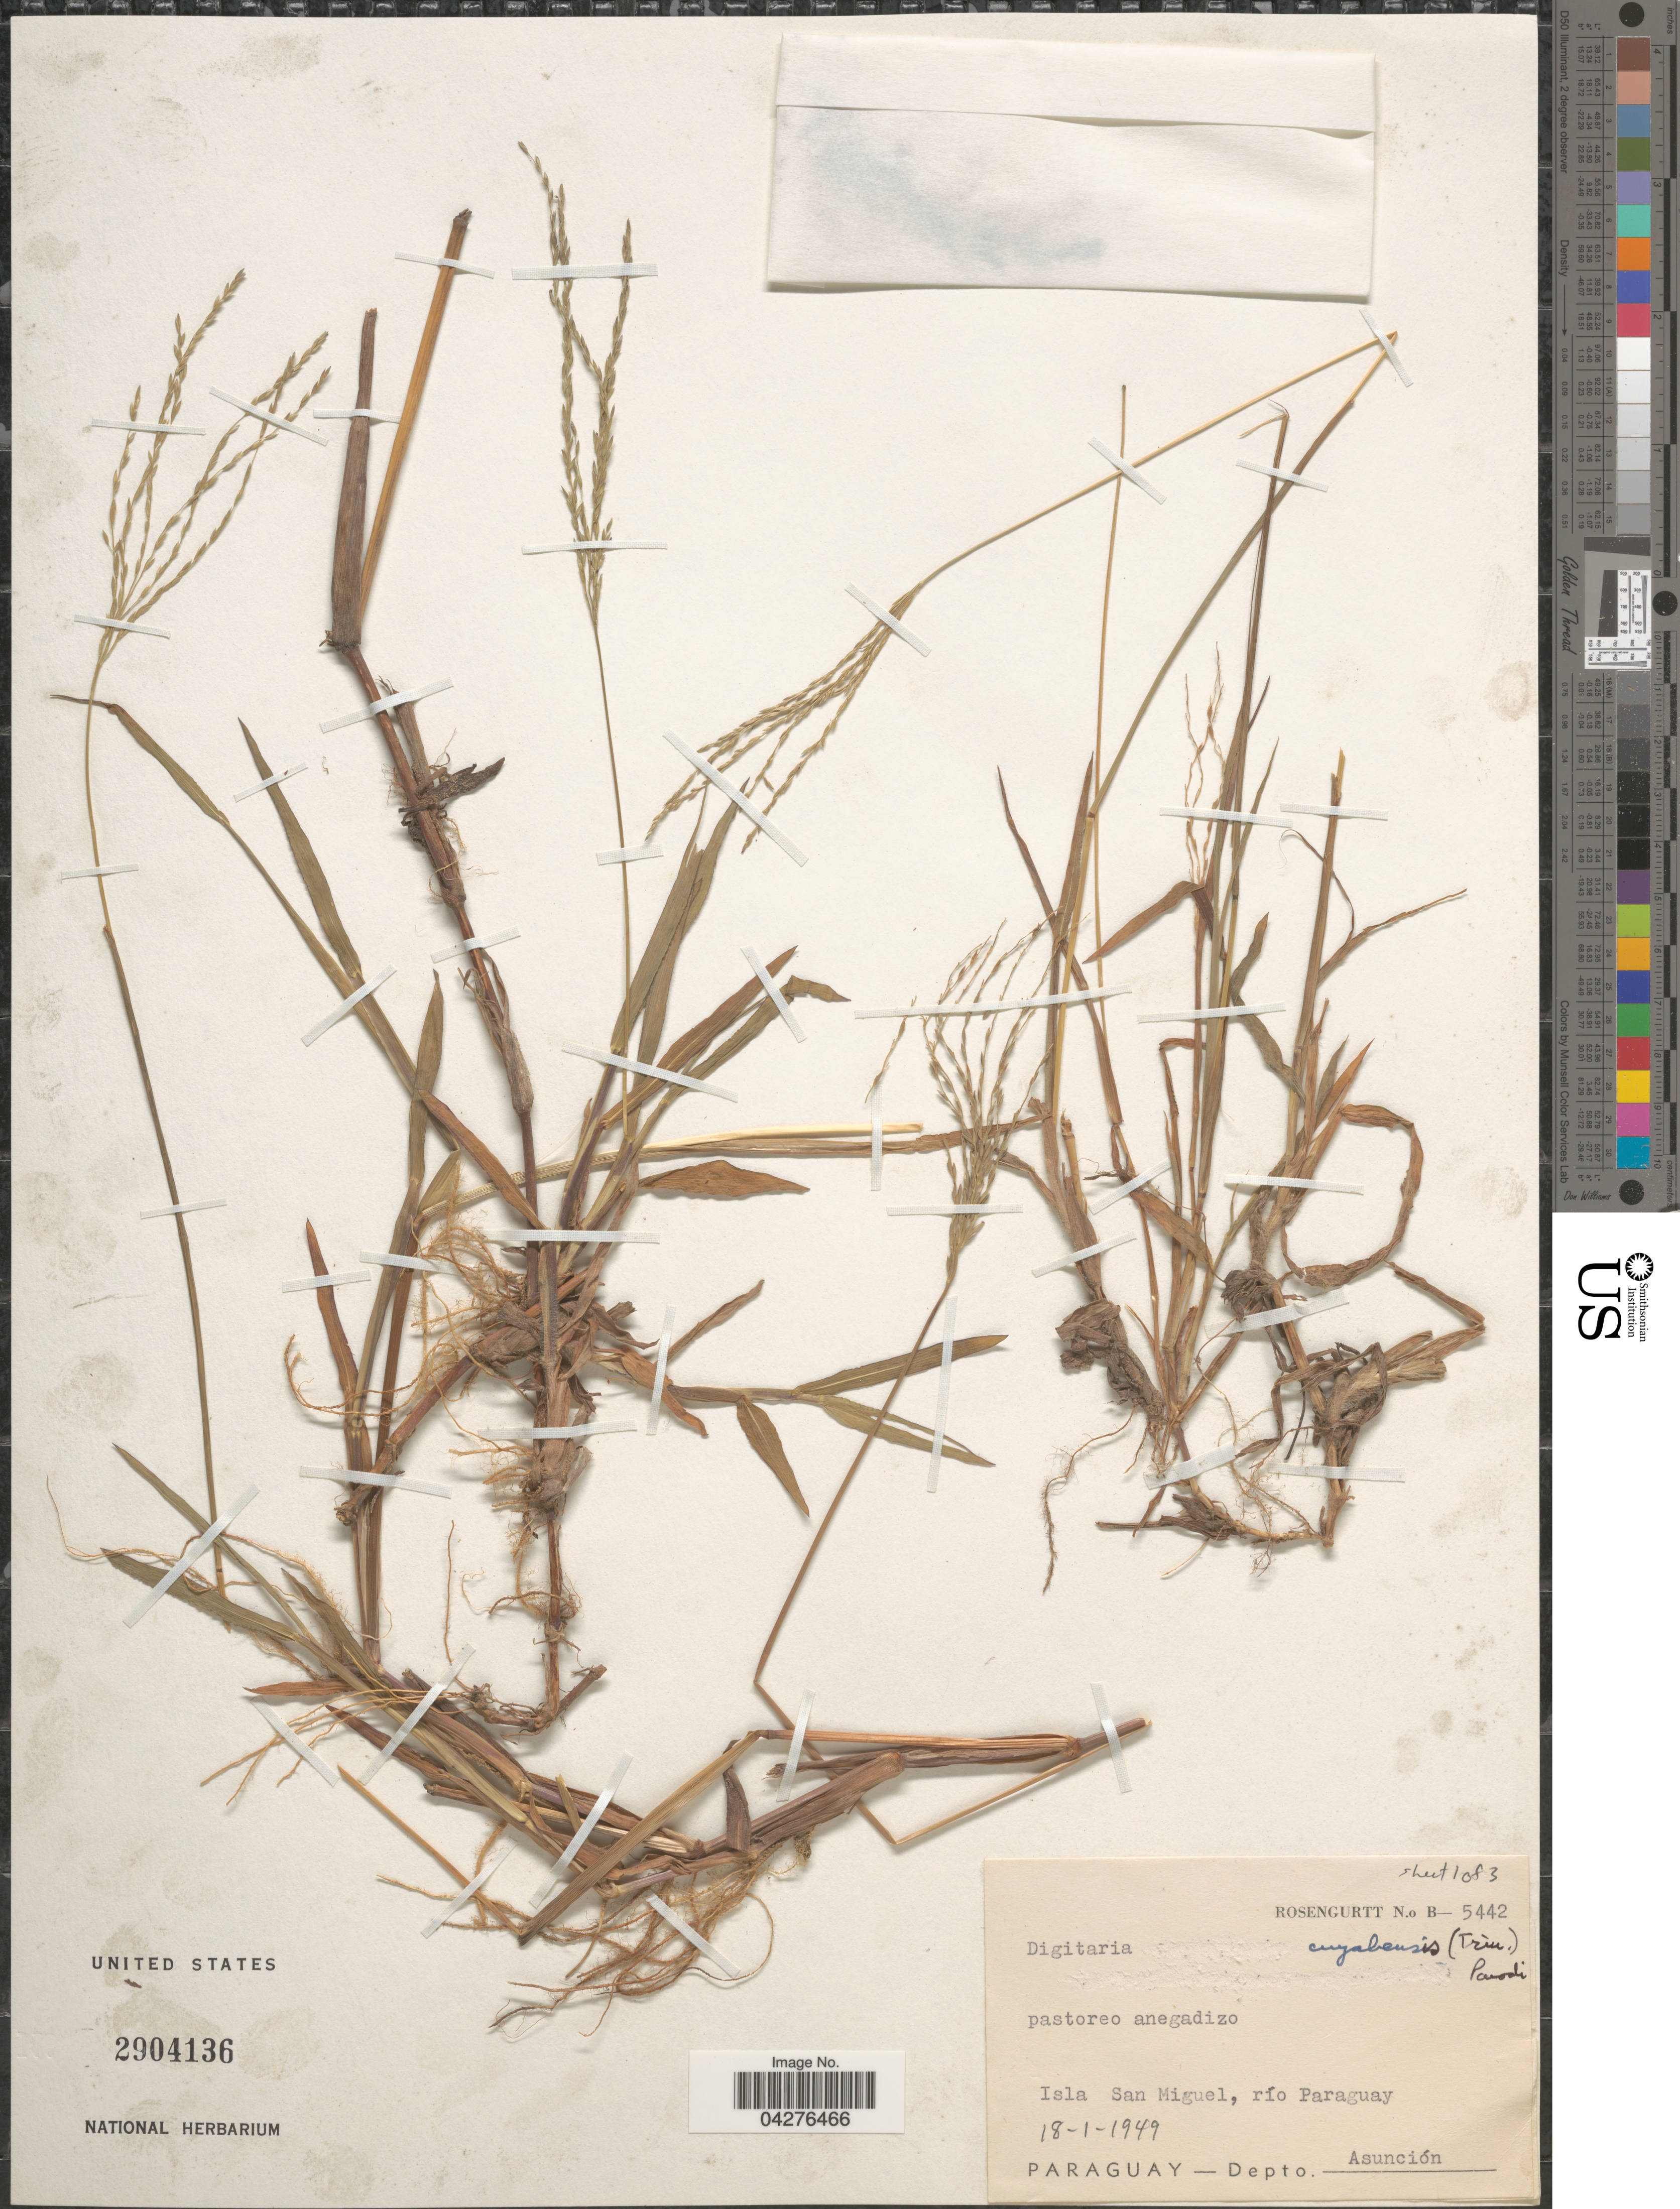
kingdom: Plantae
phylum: Tracheophyta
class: Liliopsida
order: Poales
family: Poaceae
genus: Digitaria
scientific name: Digitaria cuyabensis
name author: (Trin.) Parodi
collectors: Rosengurtt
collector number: B5442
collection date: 1949-01-18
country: Paraguay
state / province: Asuncion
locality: Isla San Miguel, río Paraguay. Depto. Asunción.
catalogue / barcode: US 2904136